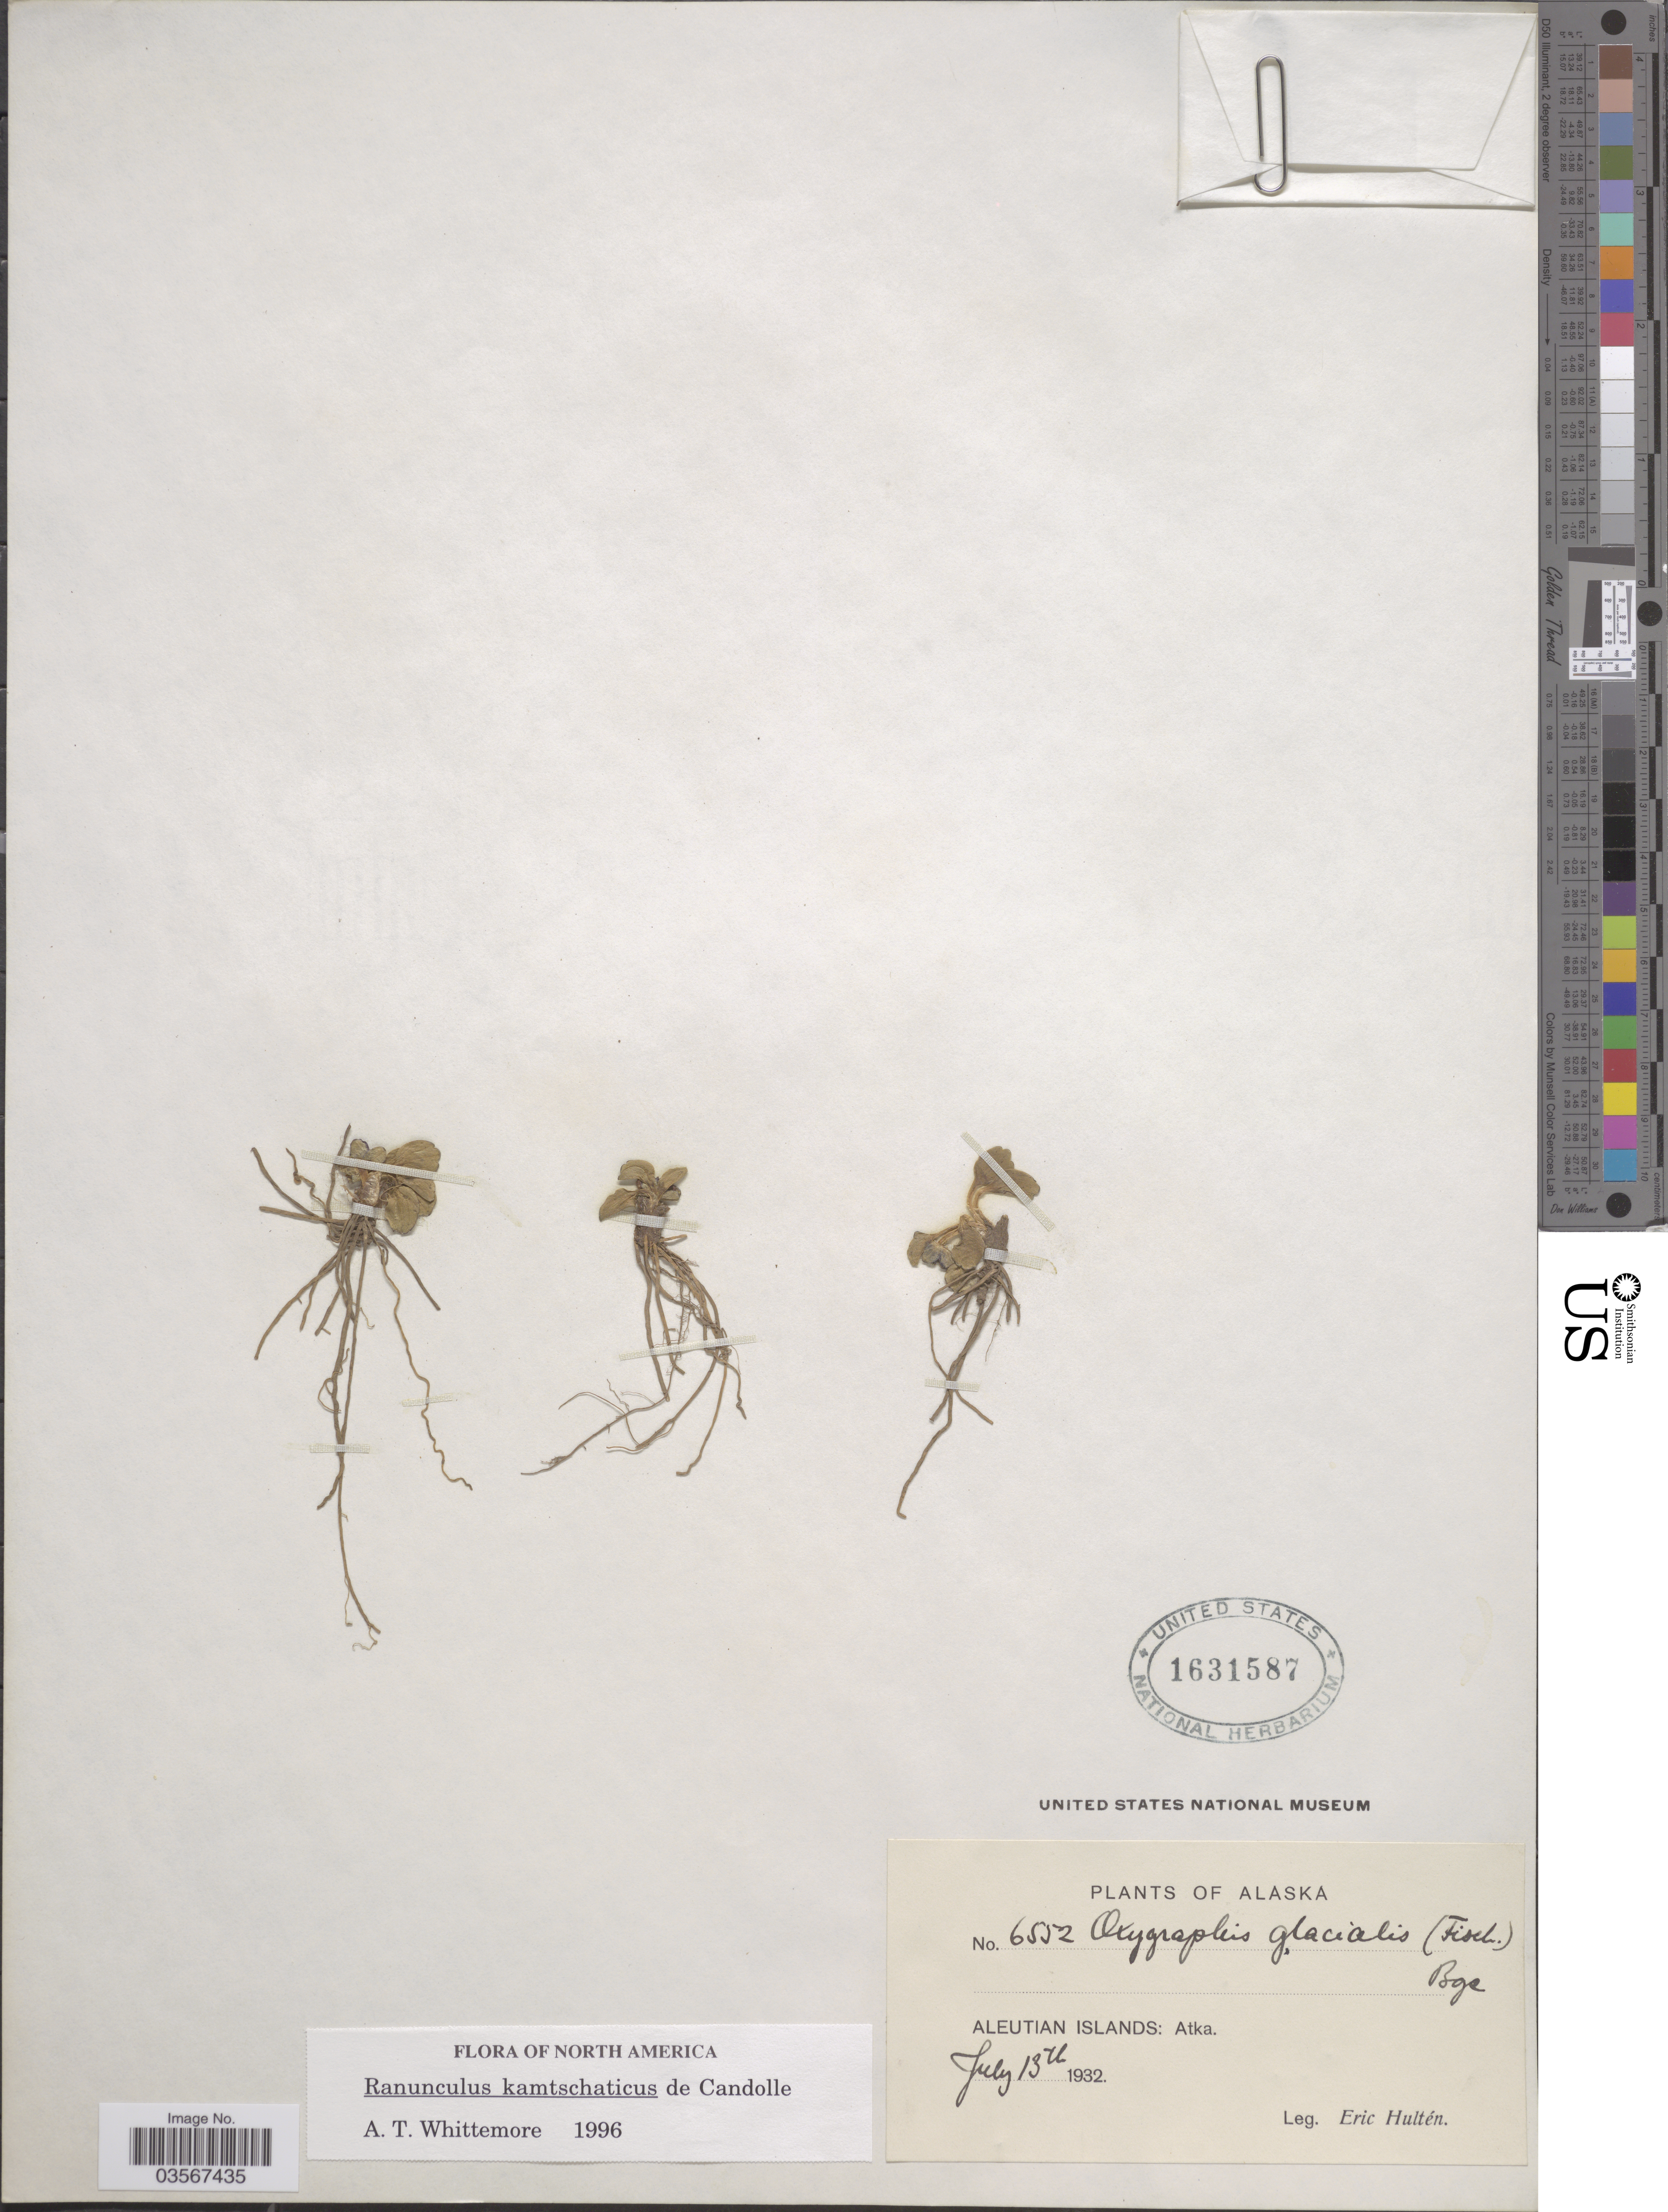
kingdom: Plantae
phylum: Tracheophyta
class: Magnoliopsida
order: Ranunculales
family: Ranunculaceae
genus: Ranunculus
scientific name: Ranunculus kamtschaticus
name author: DC.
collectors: E. G. Hultén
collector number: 6552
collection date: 1932-07-13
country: United States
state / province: Alaska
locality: Aleutian Islands: Atka.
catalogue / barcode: US 1631587